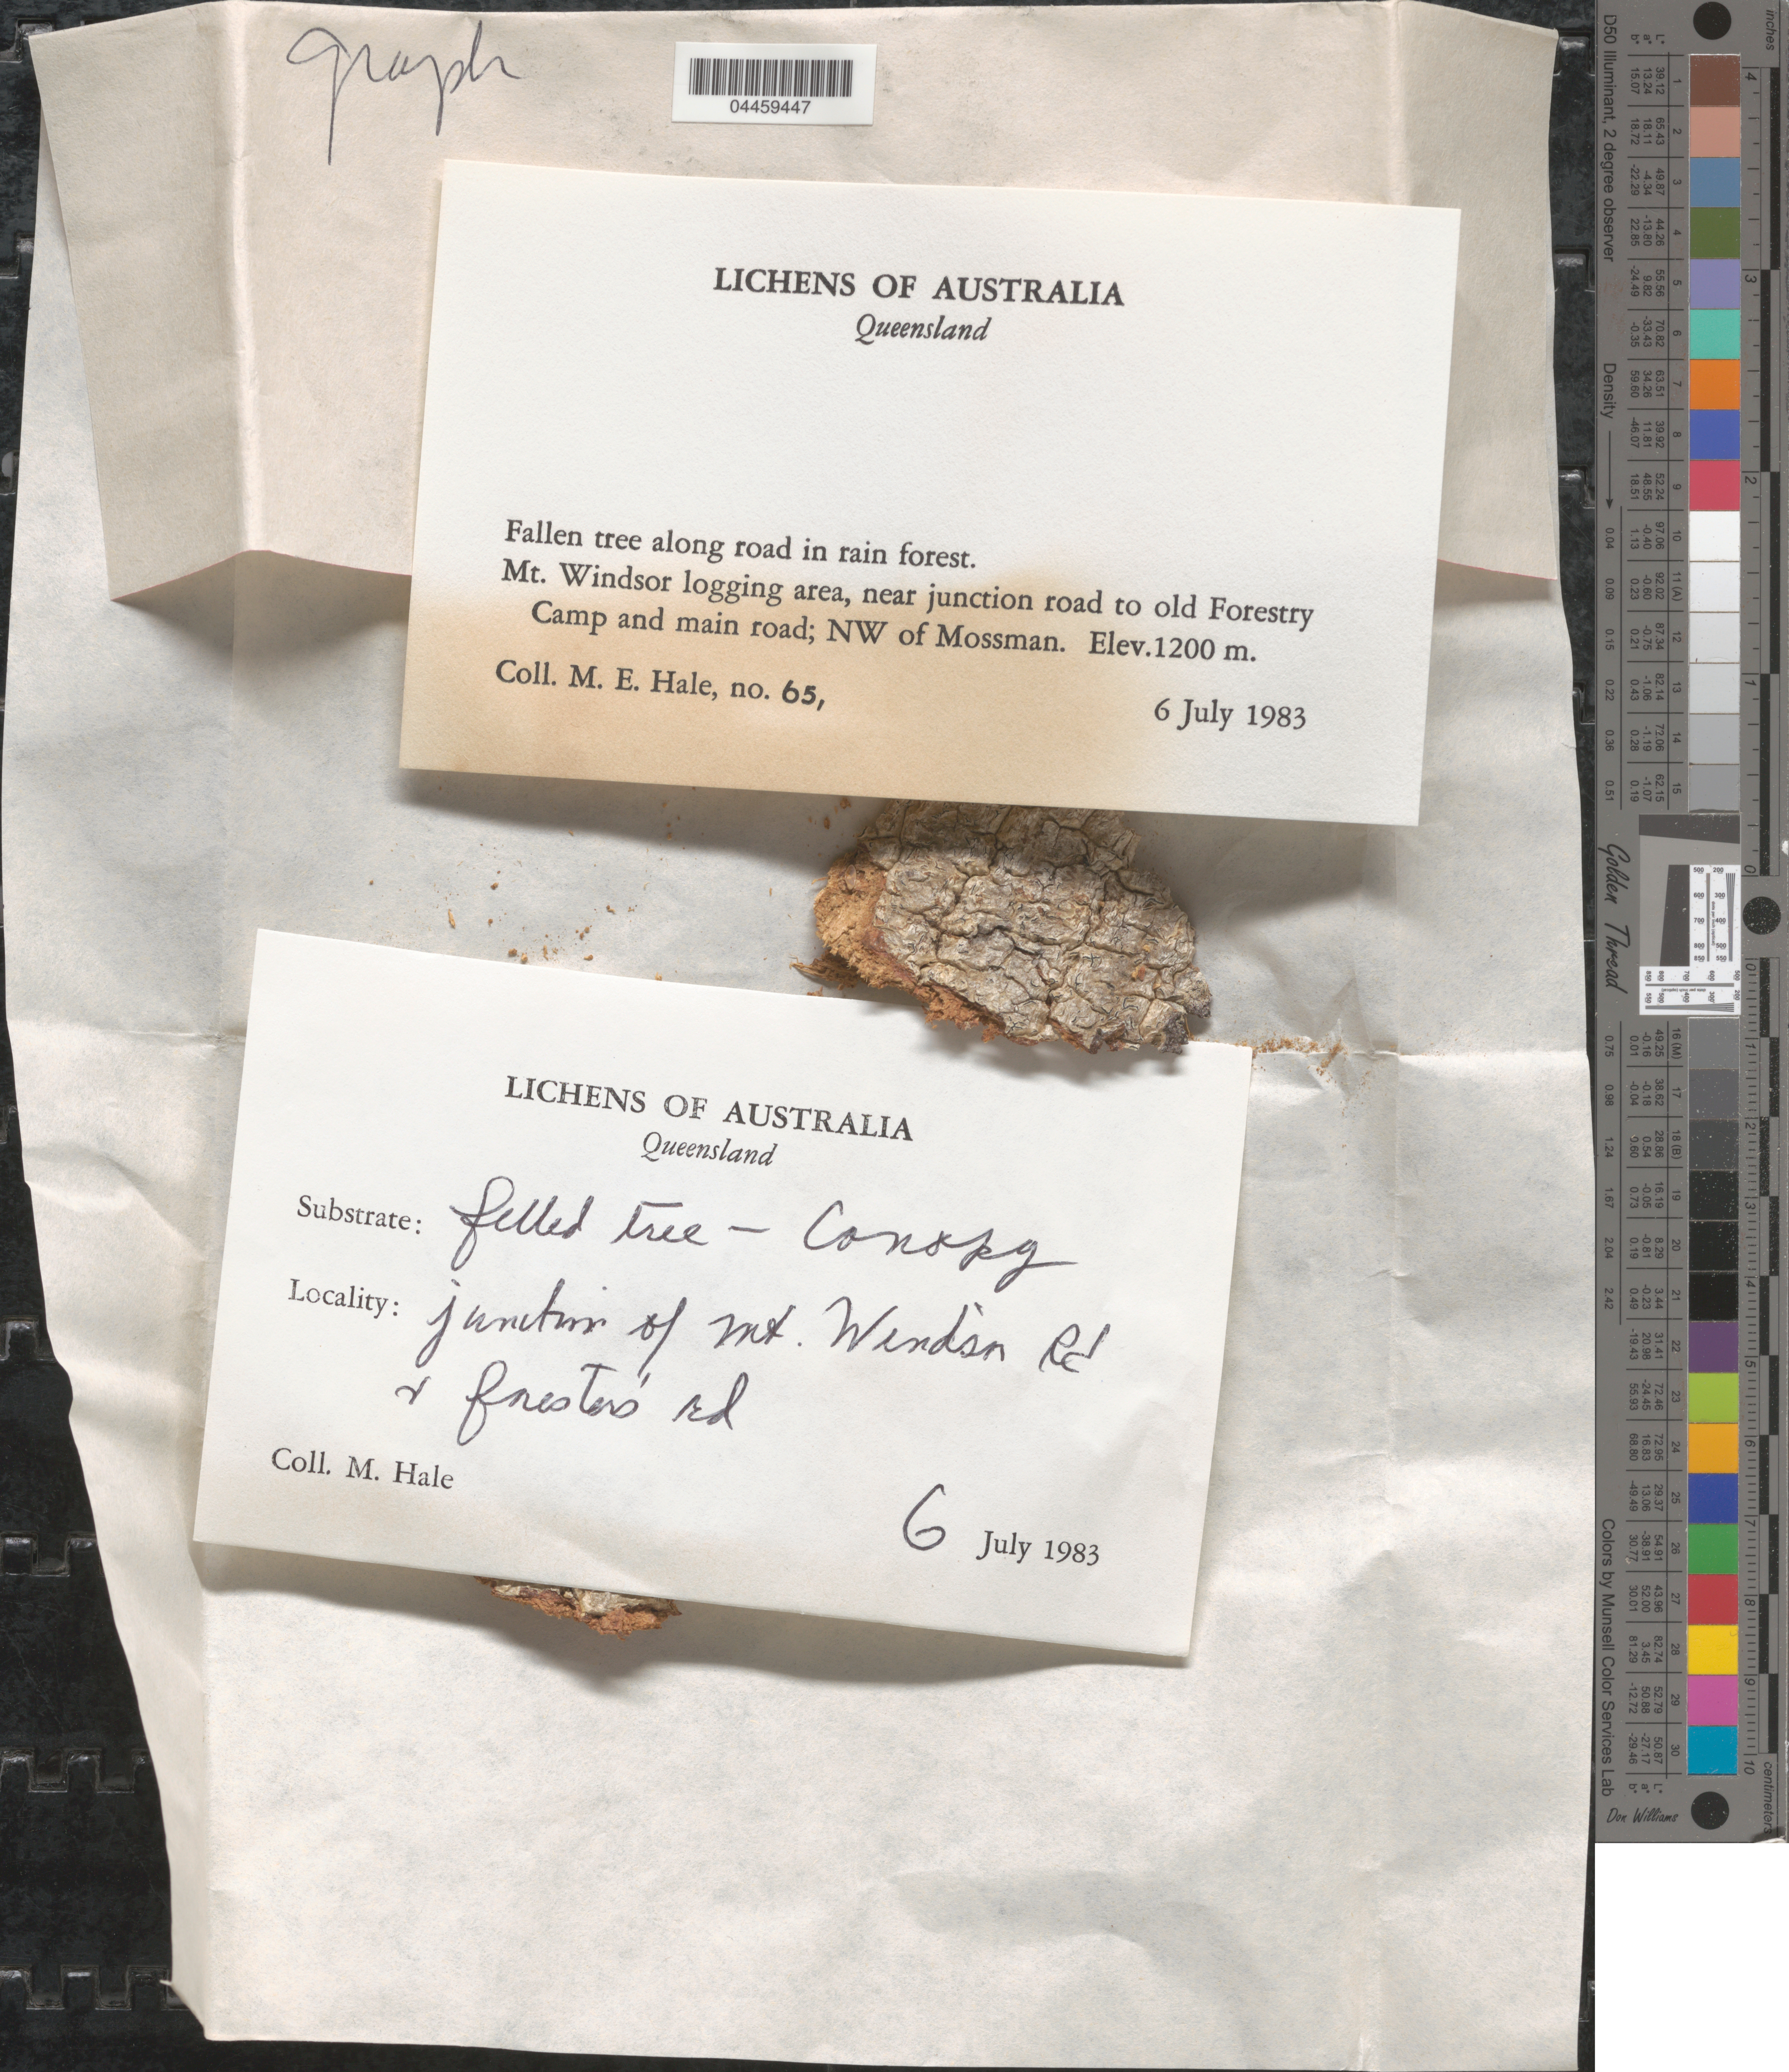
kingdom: Fungi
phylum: Ascomycota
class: Lecanoromycetes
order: Ostropales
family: Graphidaceae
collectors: M. Hale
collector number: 63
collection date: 1983-07-06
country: Australia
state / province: Queensland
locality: Mt. Windsor logging area, near junction road to old Forestry Camp and main road; NW of Mossman.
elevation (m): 1200